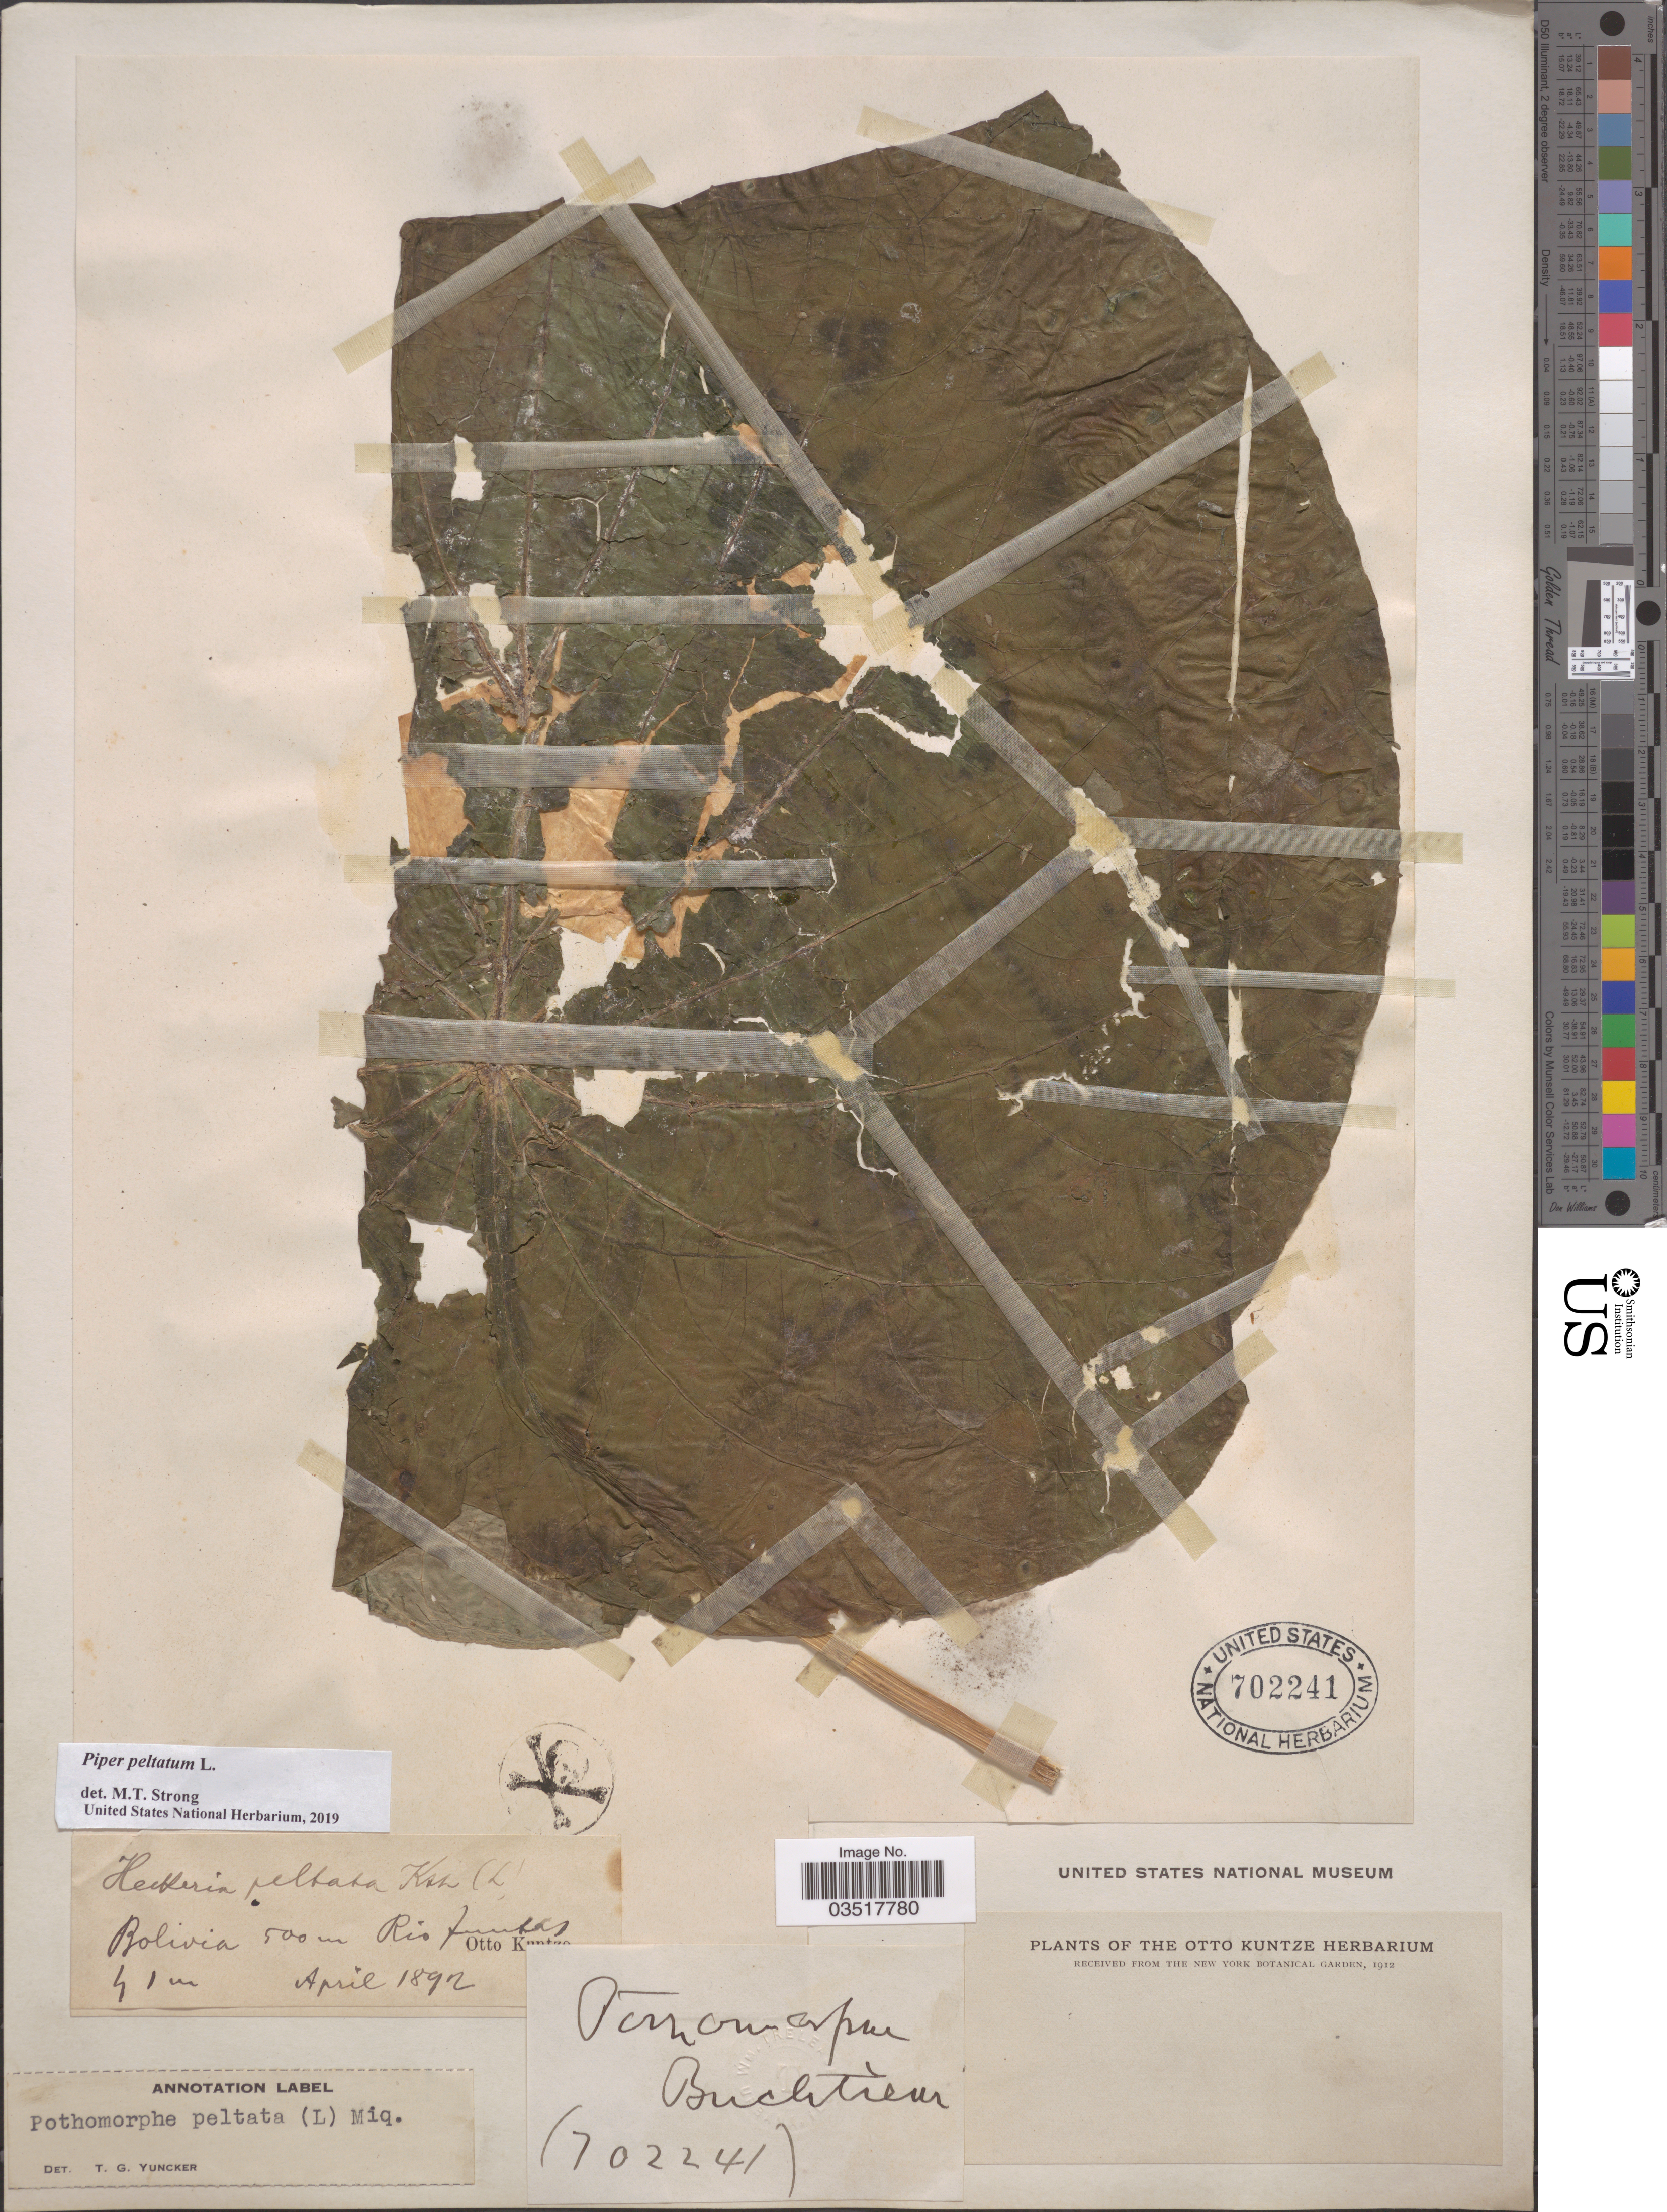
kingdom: Plantae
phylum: Tracheophyta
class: Magnoliopsida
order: Piperales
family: Piperaceae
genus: Piper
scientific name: Piper peltatum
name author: L.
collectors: C.E.O. Kuntze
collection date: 1892-04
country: Bolivia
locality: Rio Juntas.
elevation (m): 500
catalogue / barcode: US 702241